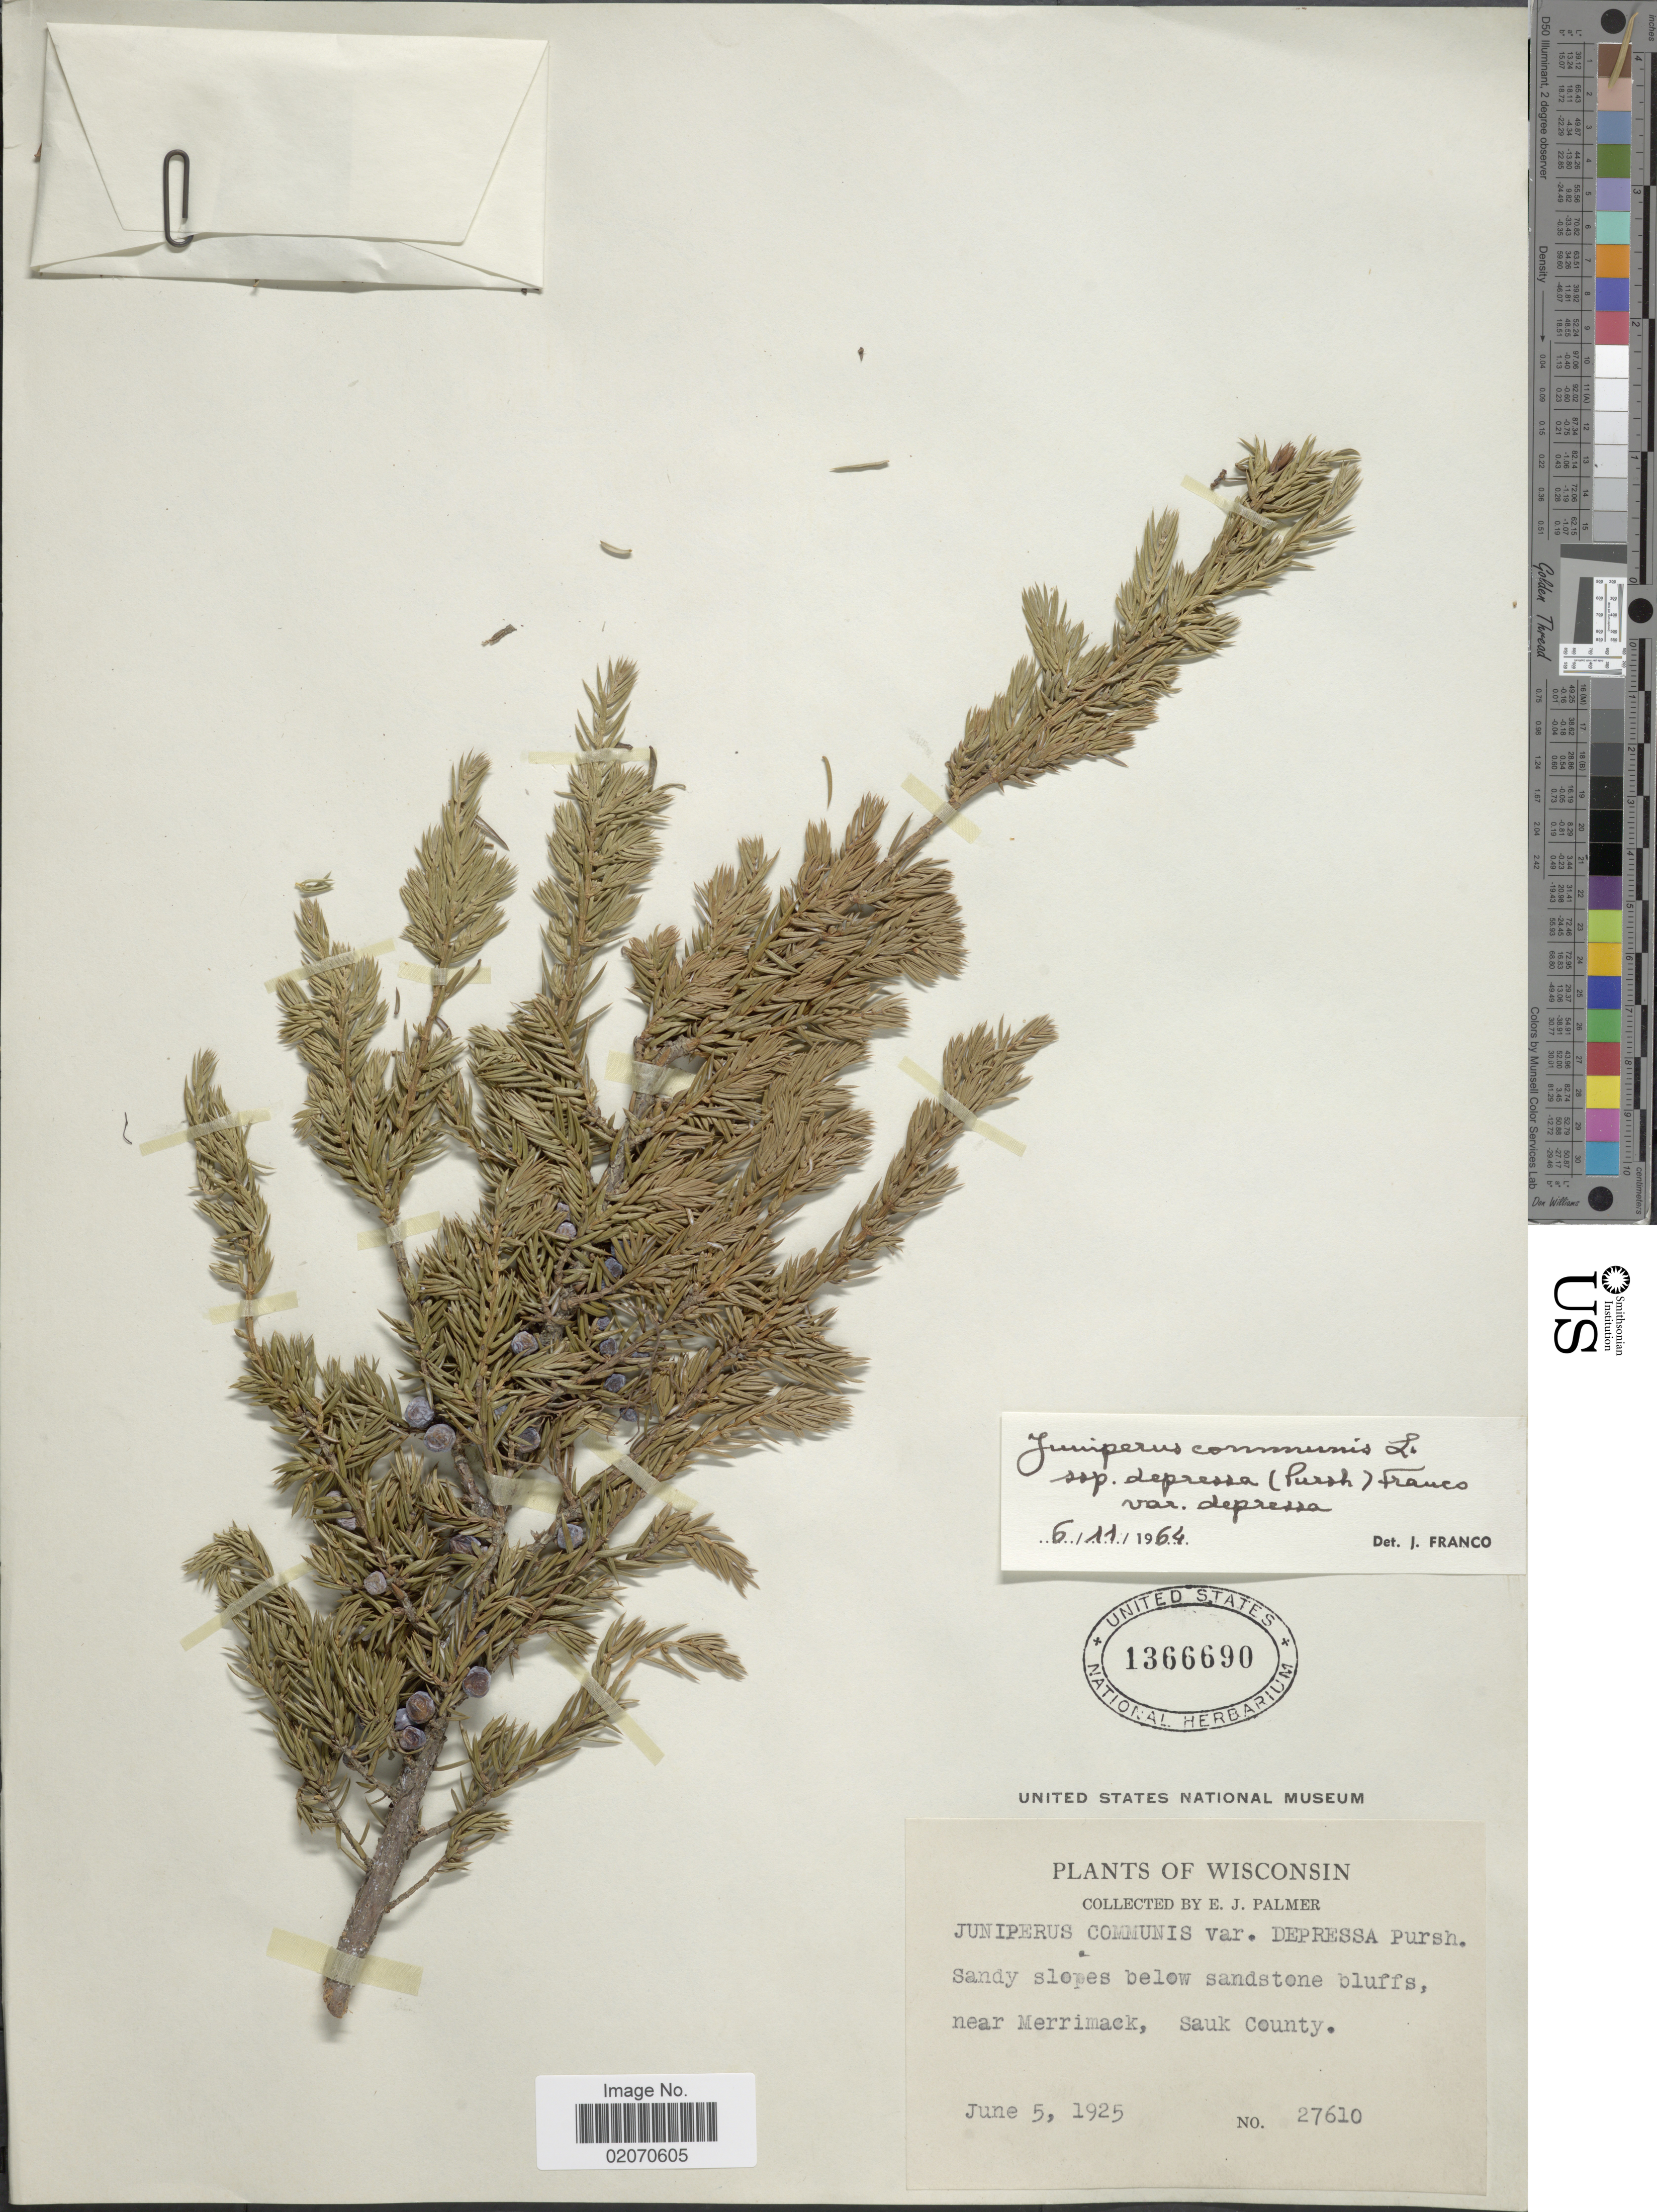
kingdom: Plantae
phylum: Tracheophyta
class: Pinopsida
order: Pinales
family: Cupressaceae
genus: Juniperus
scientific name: Juniperus communis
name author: L.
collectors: E. J. Palmer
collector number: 27610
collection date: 1925-06-05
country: United States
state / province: Wisconsin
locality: Near Merrimack, Sauk County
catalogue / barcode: US 1366690